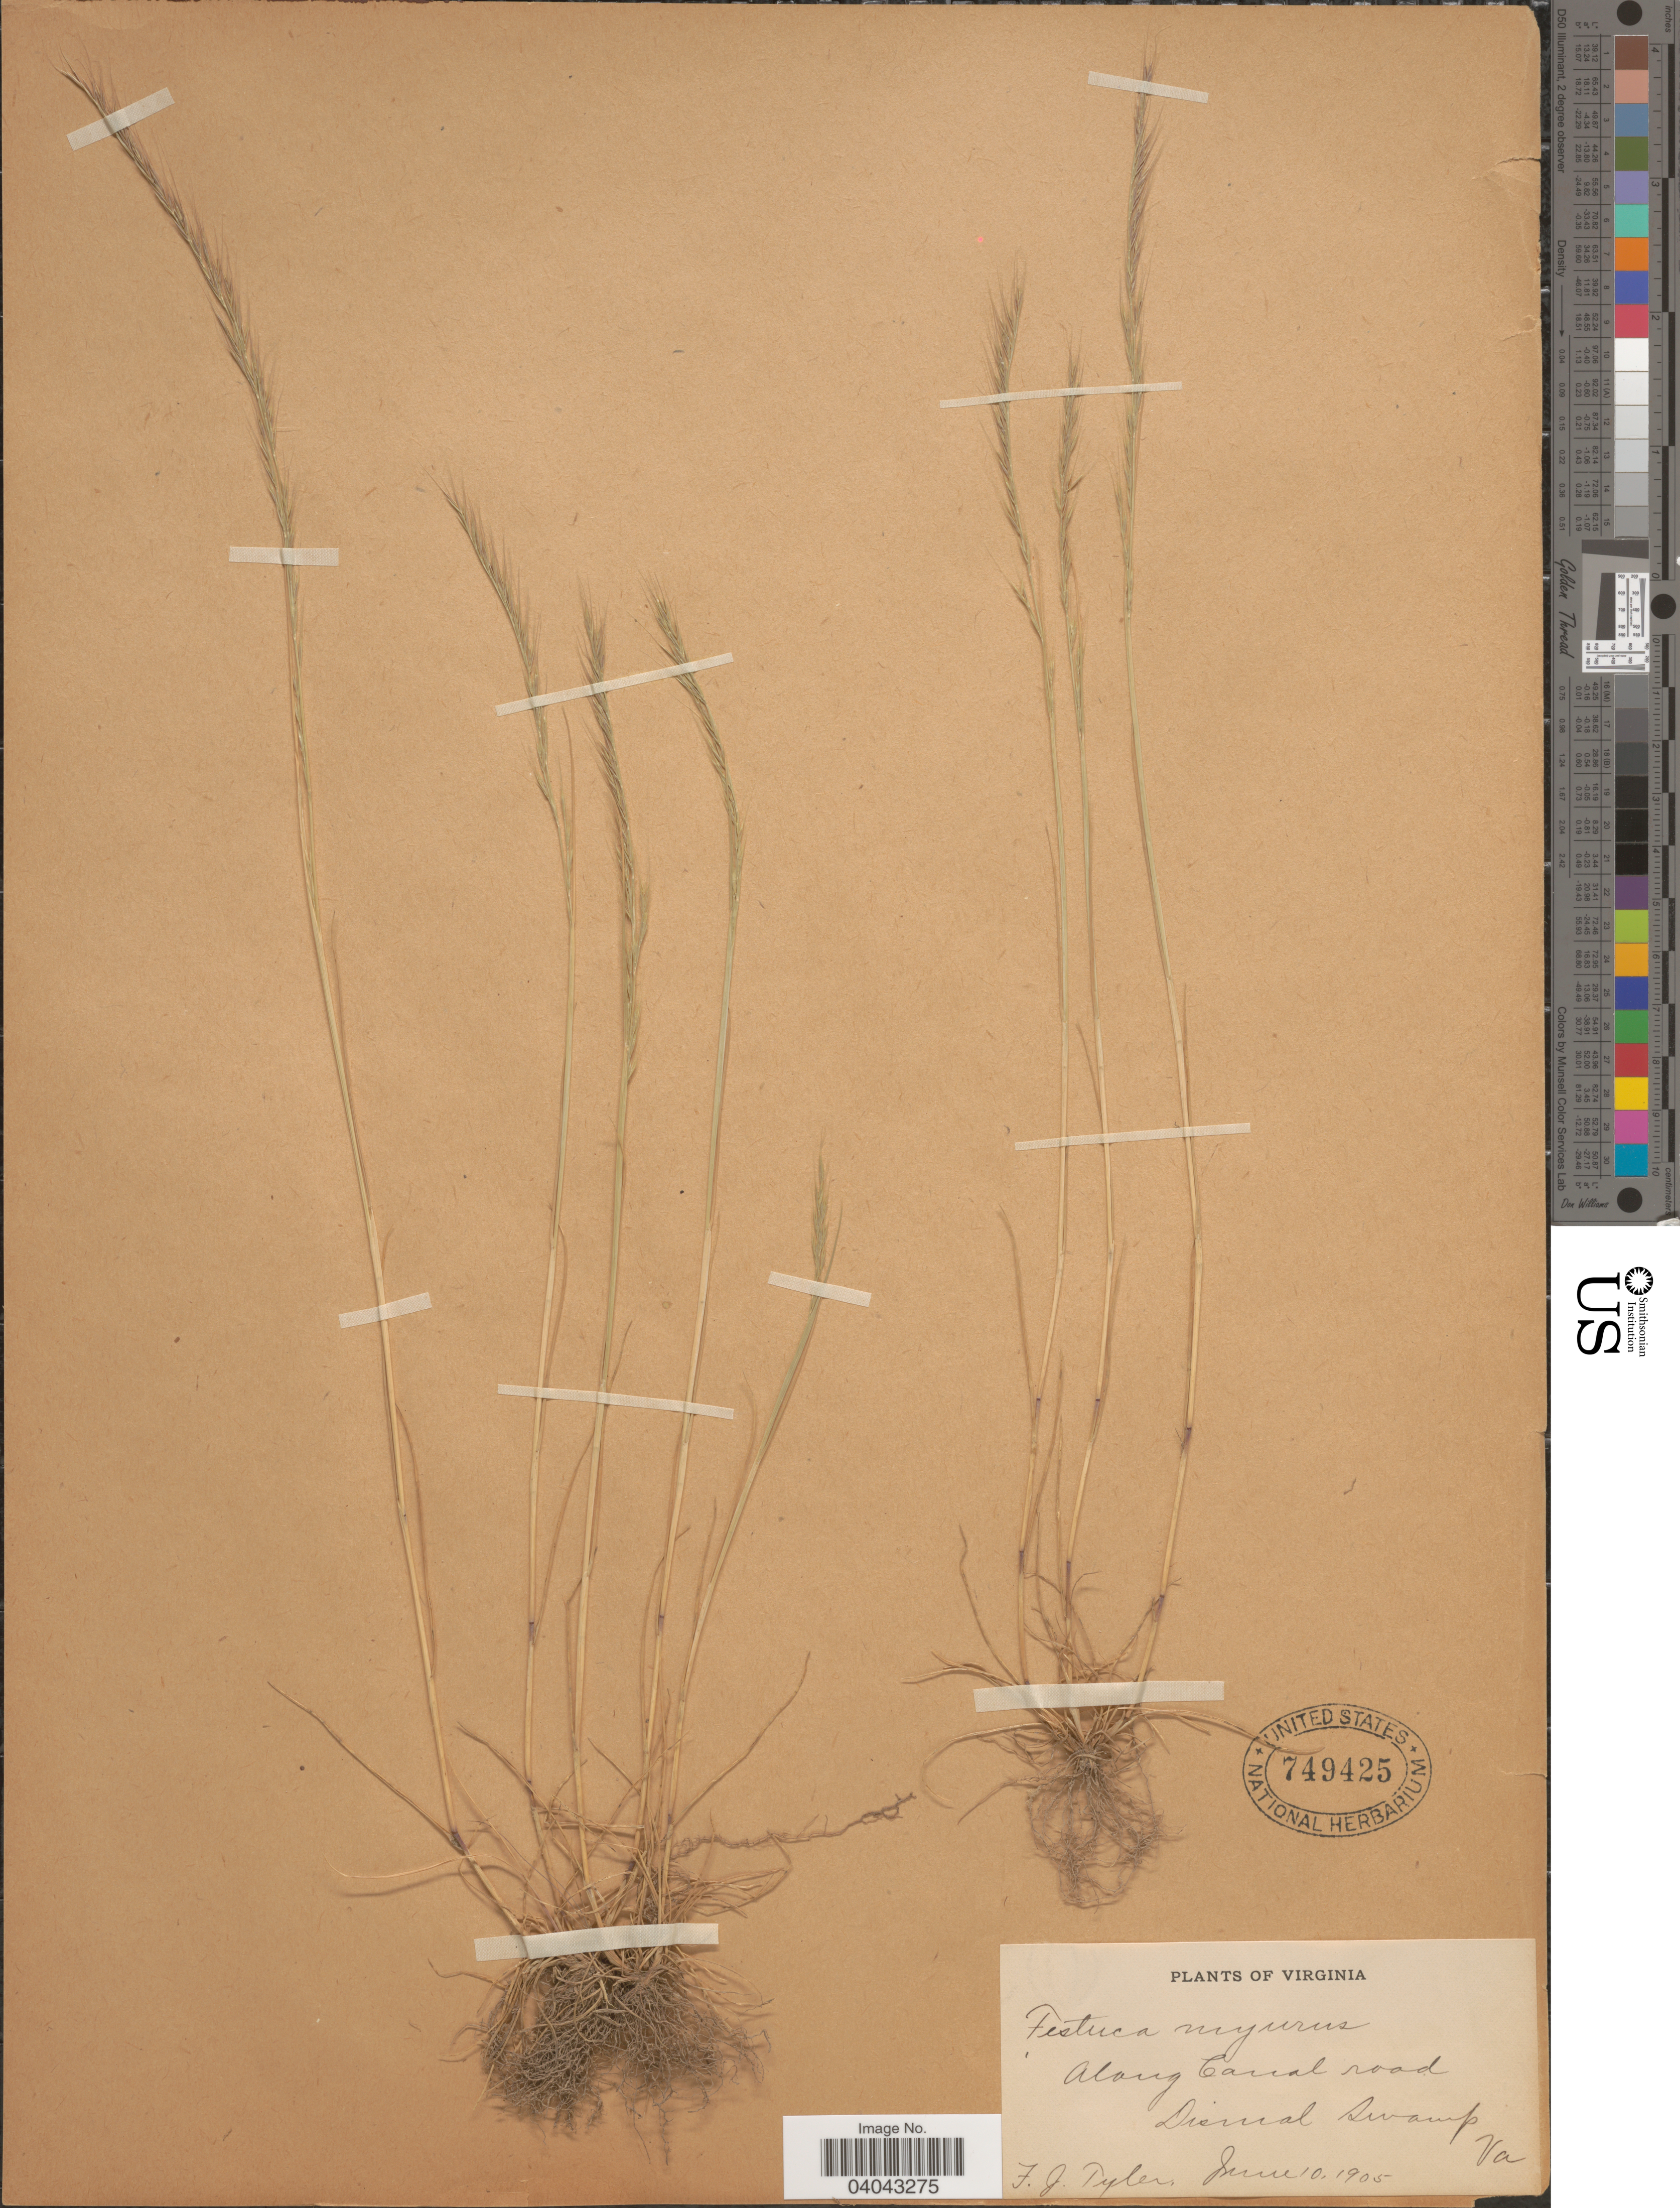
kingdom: Plantae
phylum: Tracheophyta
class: Liliopsida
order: Poales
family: Poaceae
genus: Festuca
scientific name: Festuca myuros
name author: L.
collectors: F. Tyler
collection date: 1905-06-10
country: United States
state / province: Virginia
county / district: City of Chesapeake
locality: Along Canal road. Dismal Swamp.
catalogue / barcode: US 749425